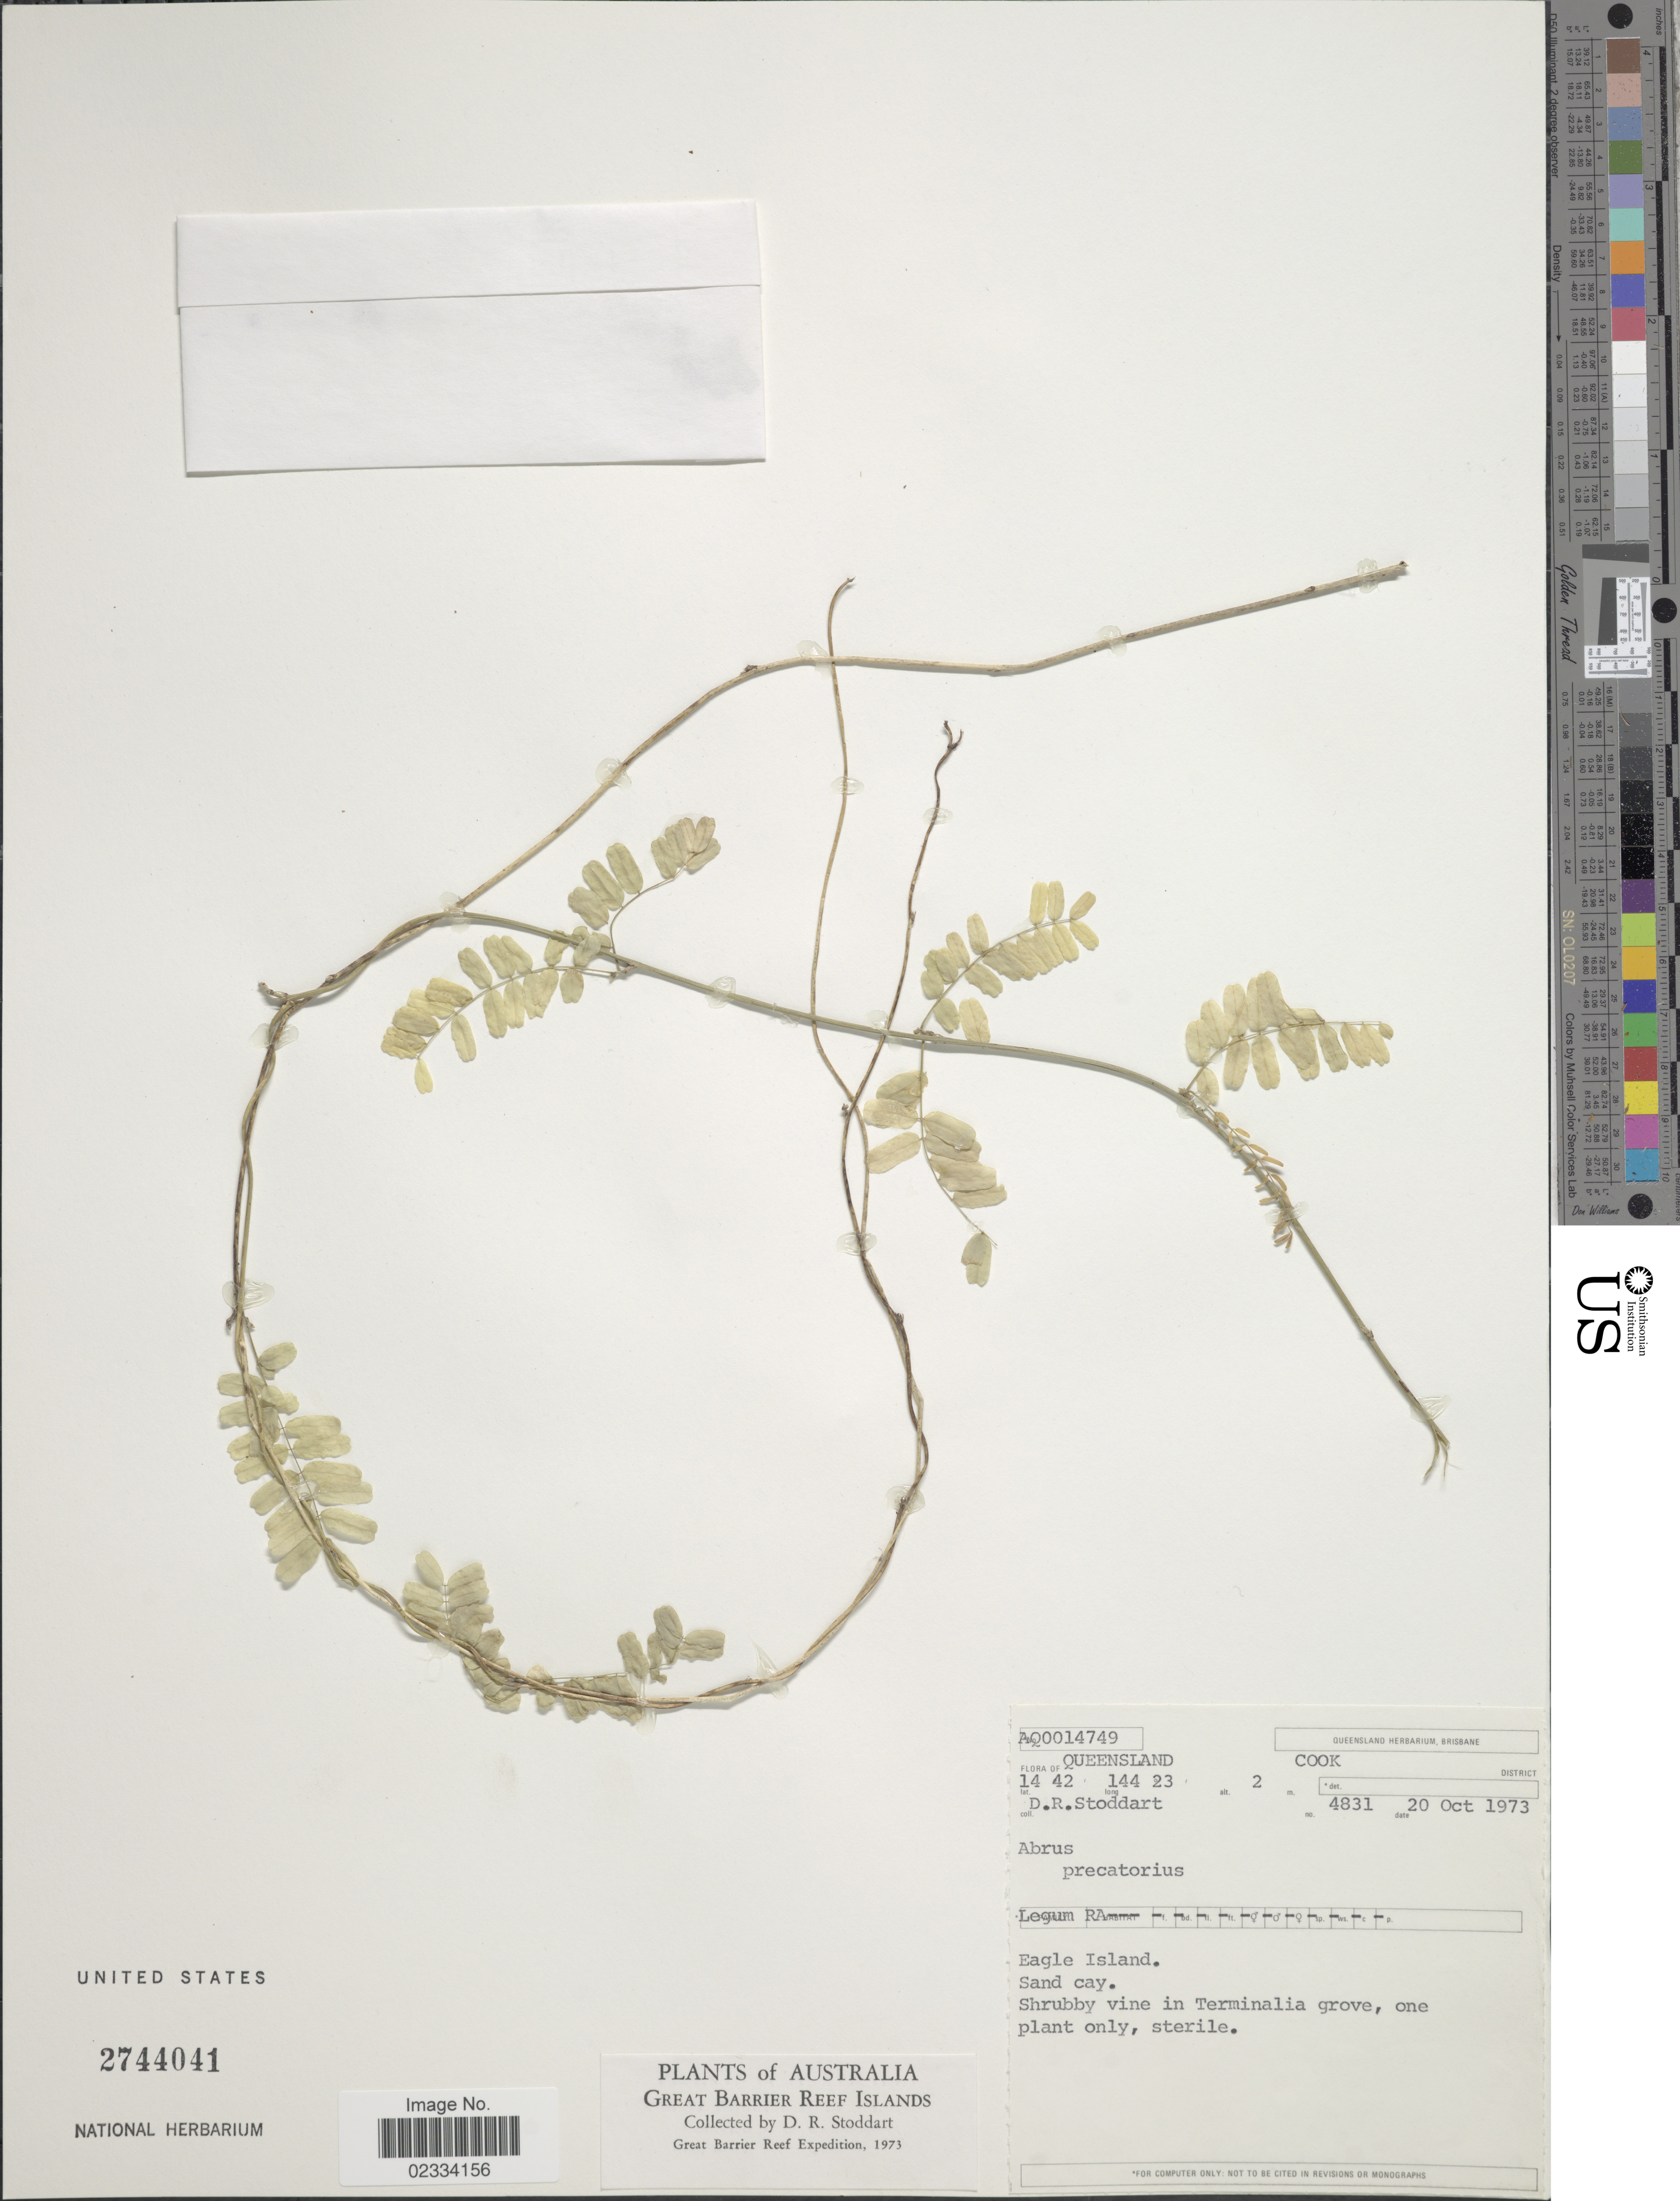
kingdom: Plantae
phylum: Tracheophyta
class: Magnoliopsida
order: Fabales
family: Fabaceae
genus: Abrus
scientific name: Abrus sp.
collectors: D. R. Stoddart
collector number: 4831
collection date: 1973-10-20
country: Australia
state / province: Queensland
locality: Great Barrier Reef Islands. Cook District. Eagle Island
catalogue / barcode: US 2744041